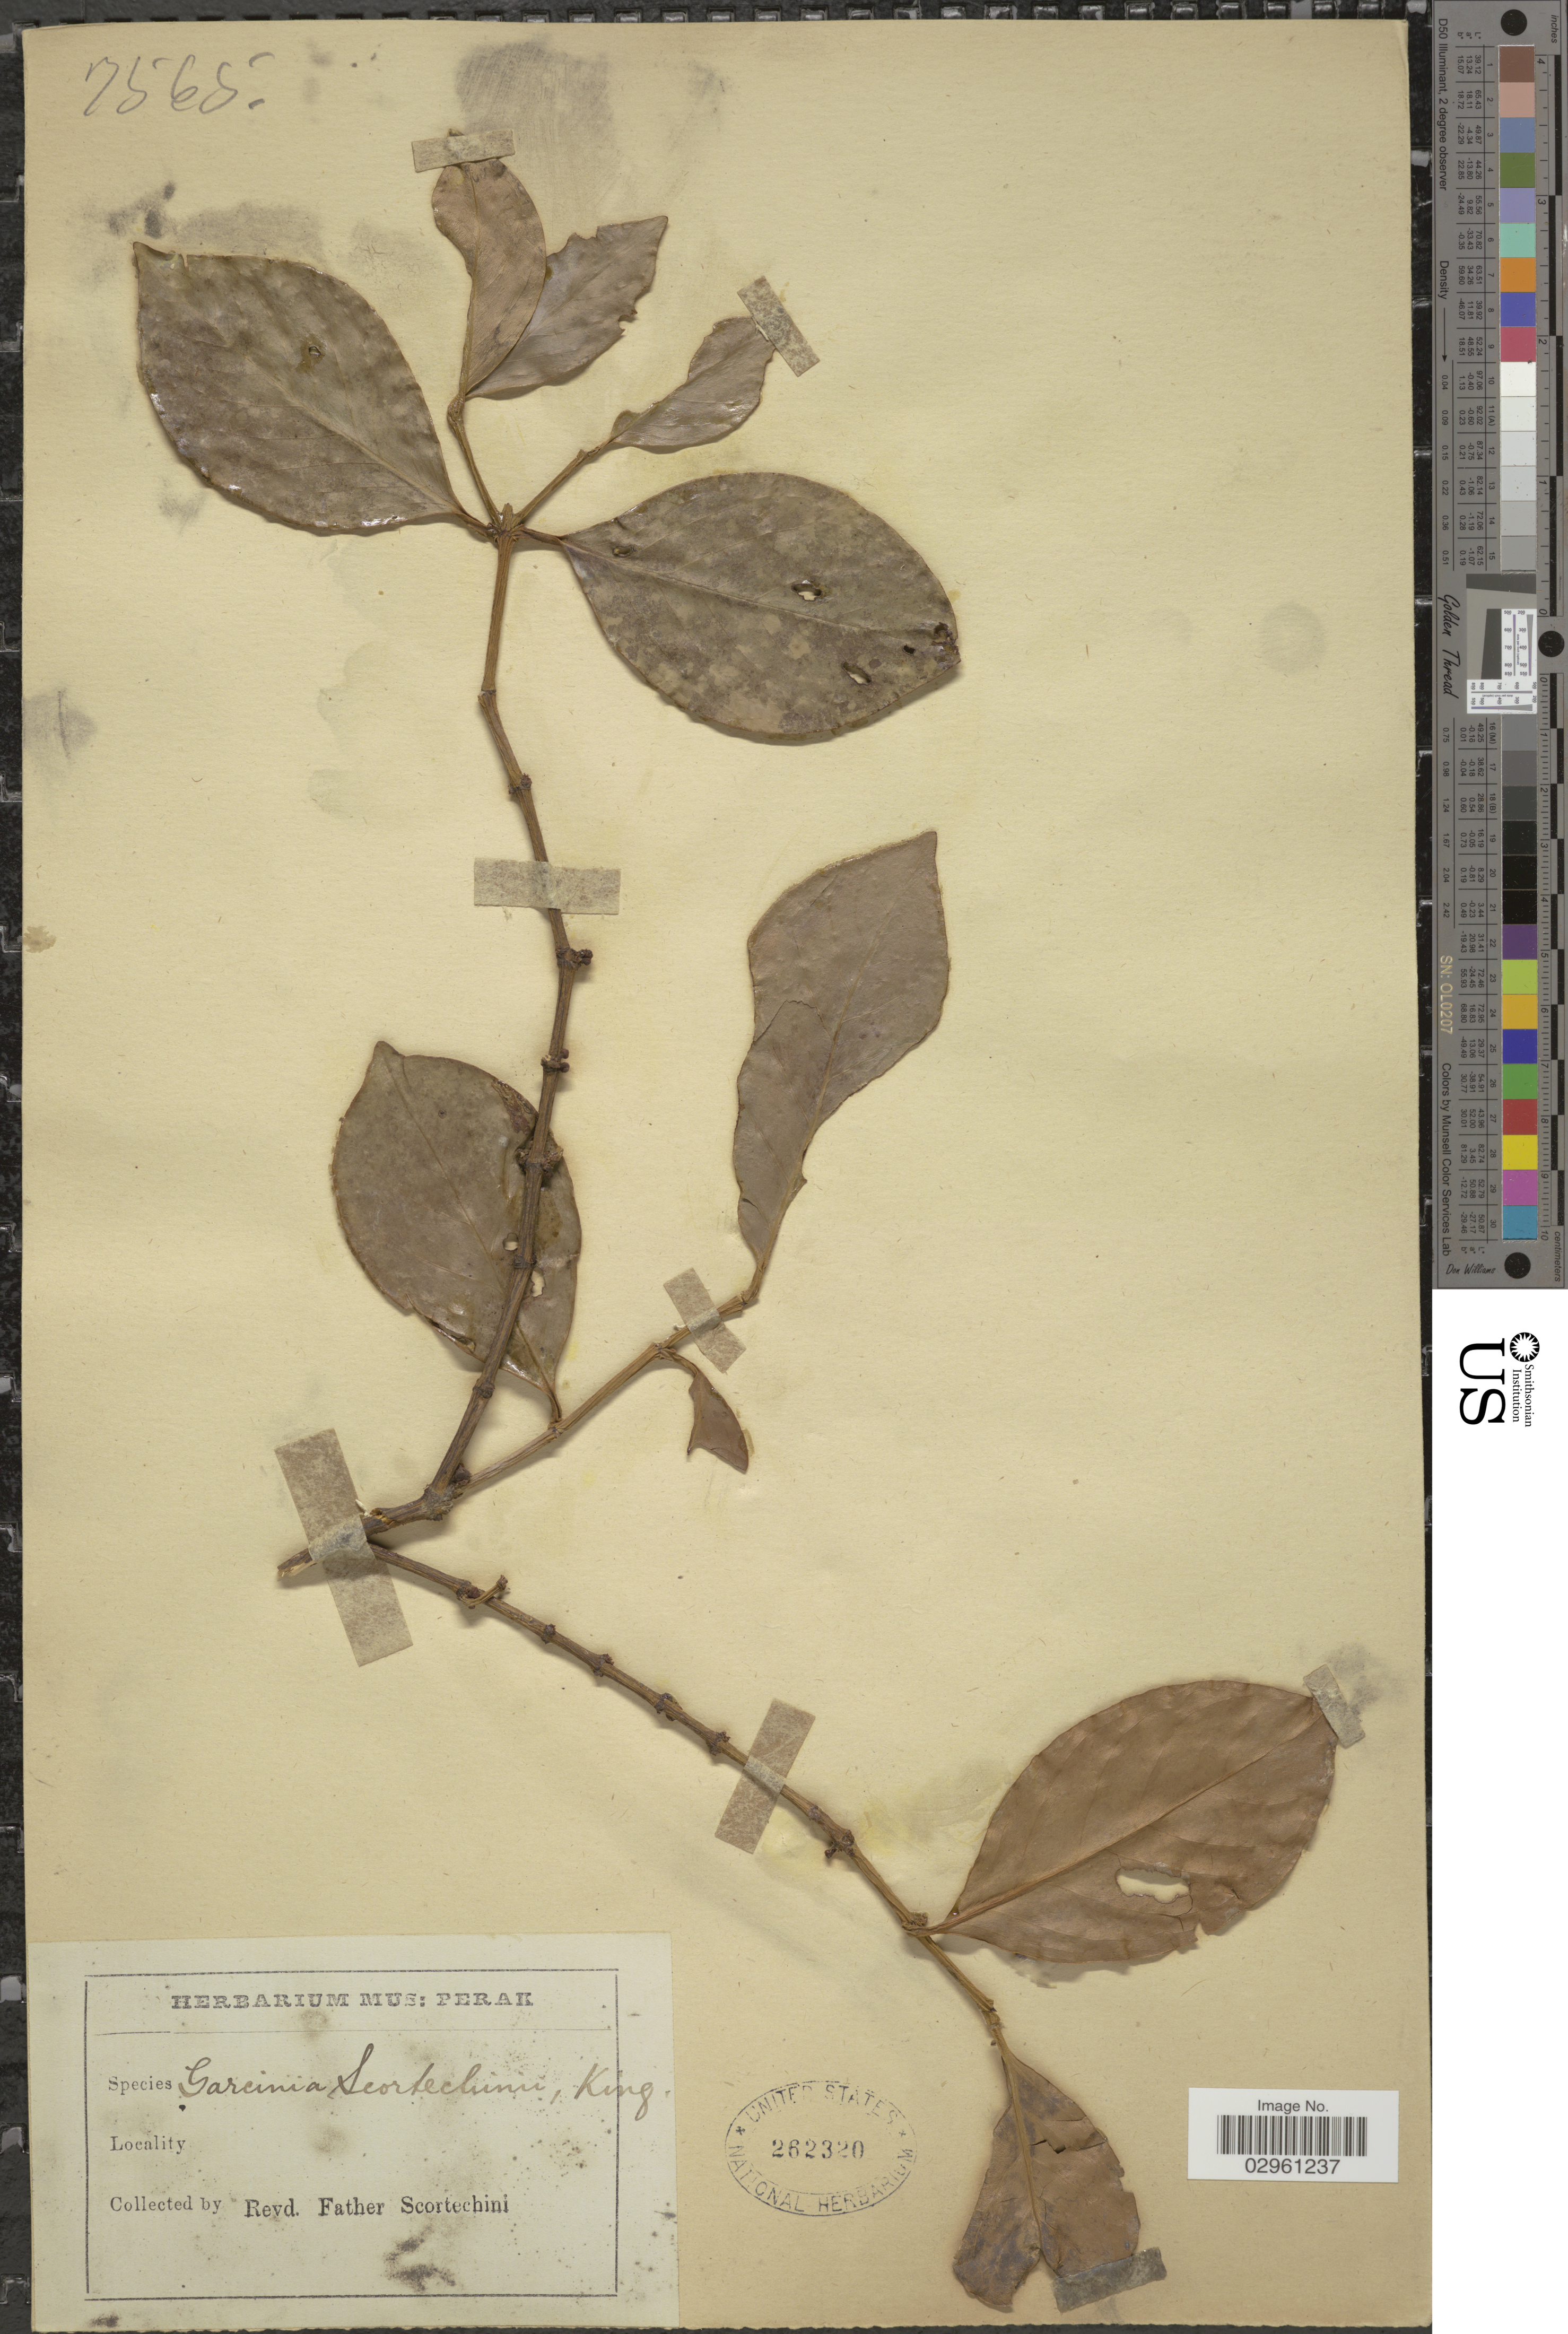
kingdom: Plantae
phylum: Tracheophyta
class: Magnoliopsida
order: Malpighiales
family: Clusiaceae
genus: Garcinia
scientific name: Garcinia scortechinii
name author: King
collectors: Fr. Scortechini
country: Malaysia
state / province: Perak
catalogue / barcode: US 262320